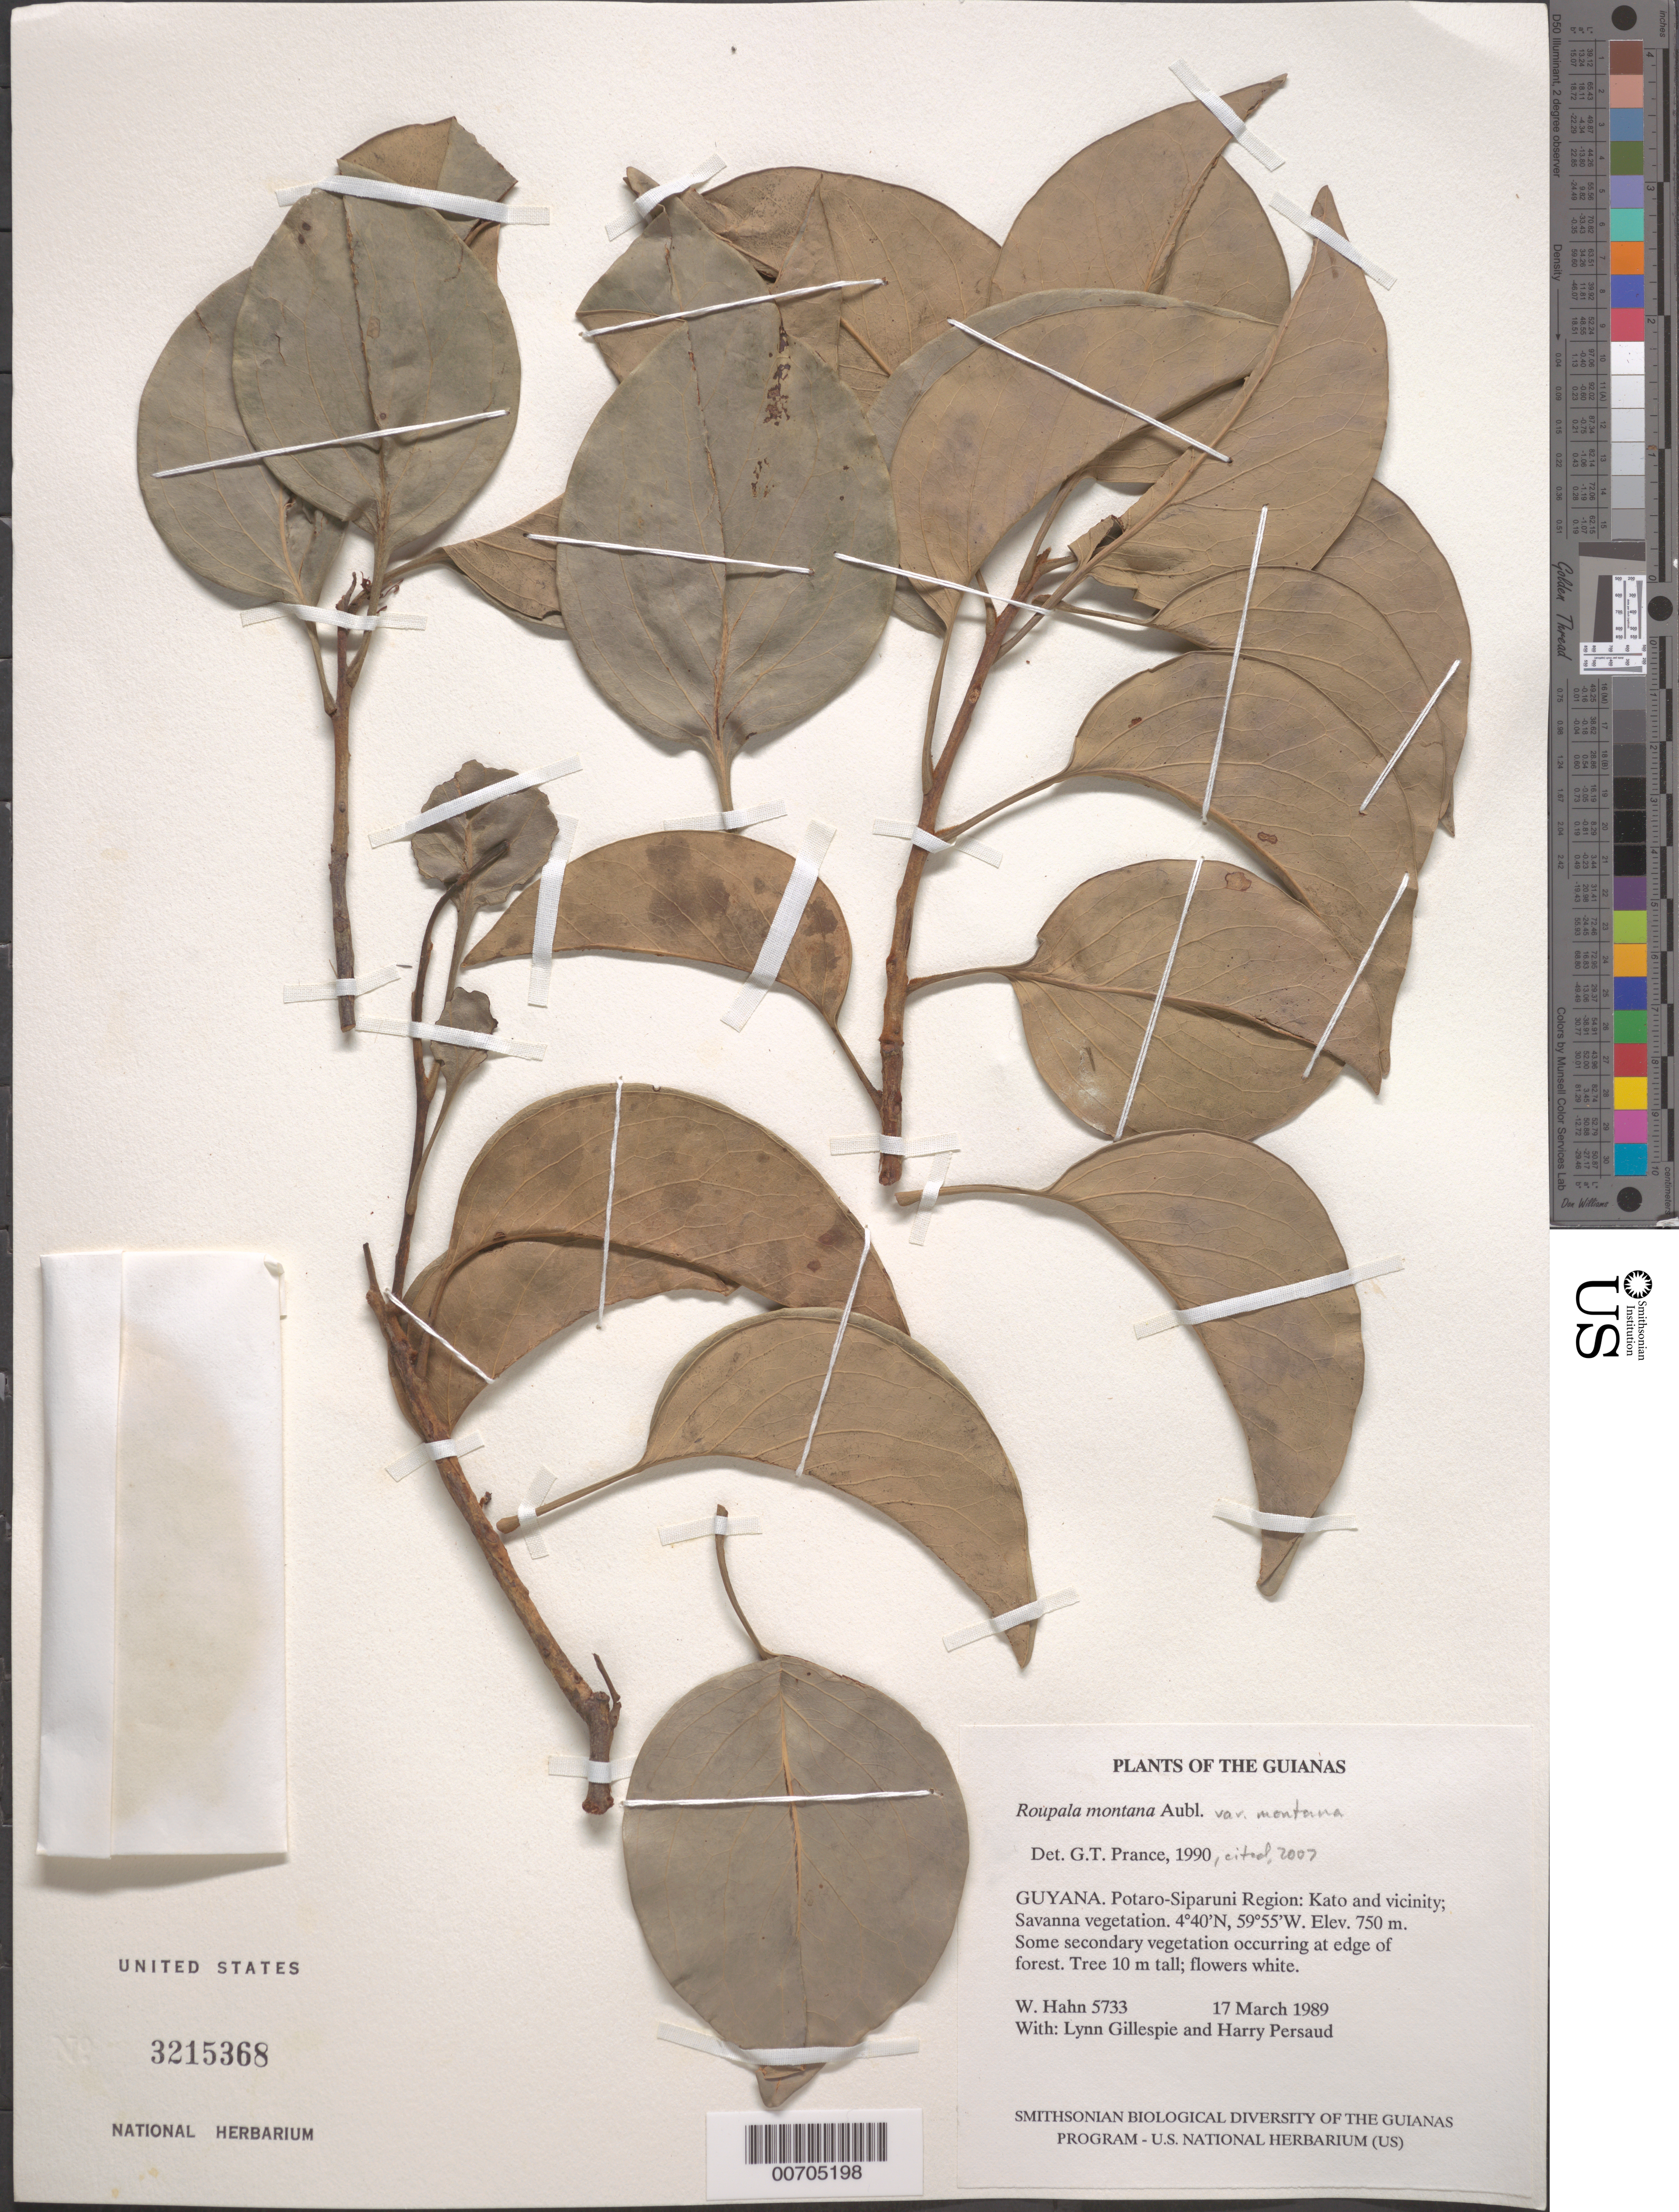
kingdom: Plantae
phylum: Tracheophyta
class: Magnoliopsida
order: Proteales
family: Proteaceae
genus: Roupala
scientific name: Roupala montana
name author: Aubl.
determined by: Prance, G. T.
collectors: W. Hahn, L. J. Gillespie & H. Persaud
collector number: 5733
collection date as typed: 17 March 1989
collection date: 1989-03-17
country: Guyana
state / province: Potaro-Siparuni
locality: Kato and vicinity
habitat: Savanna vegetation. Some secondary vegetation occurring at edge of forest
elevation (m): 750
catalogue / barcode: US 3215368